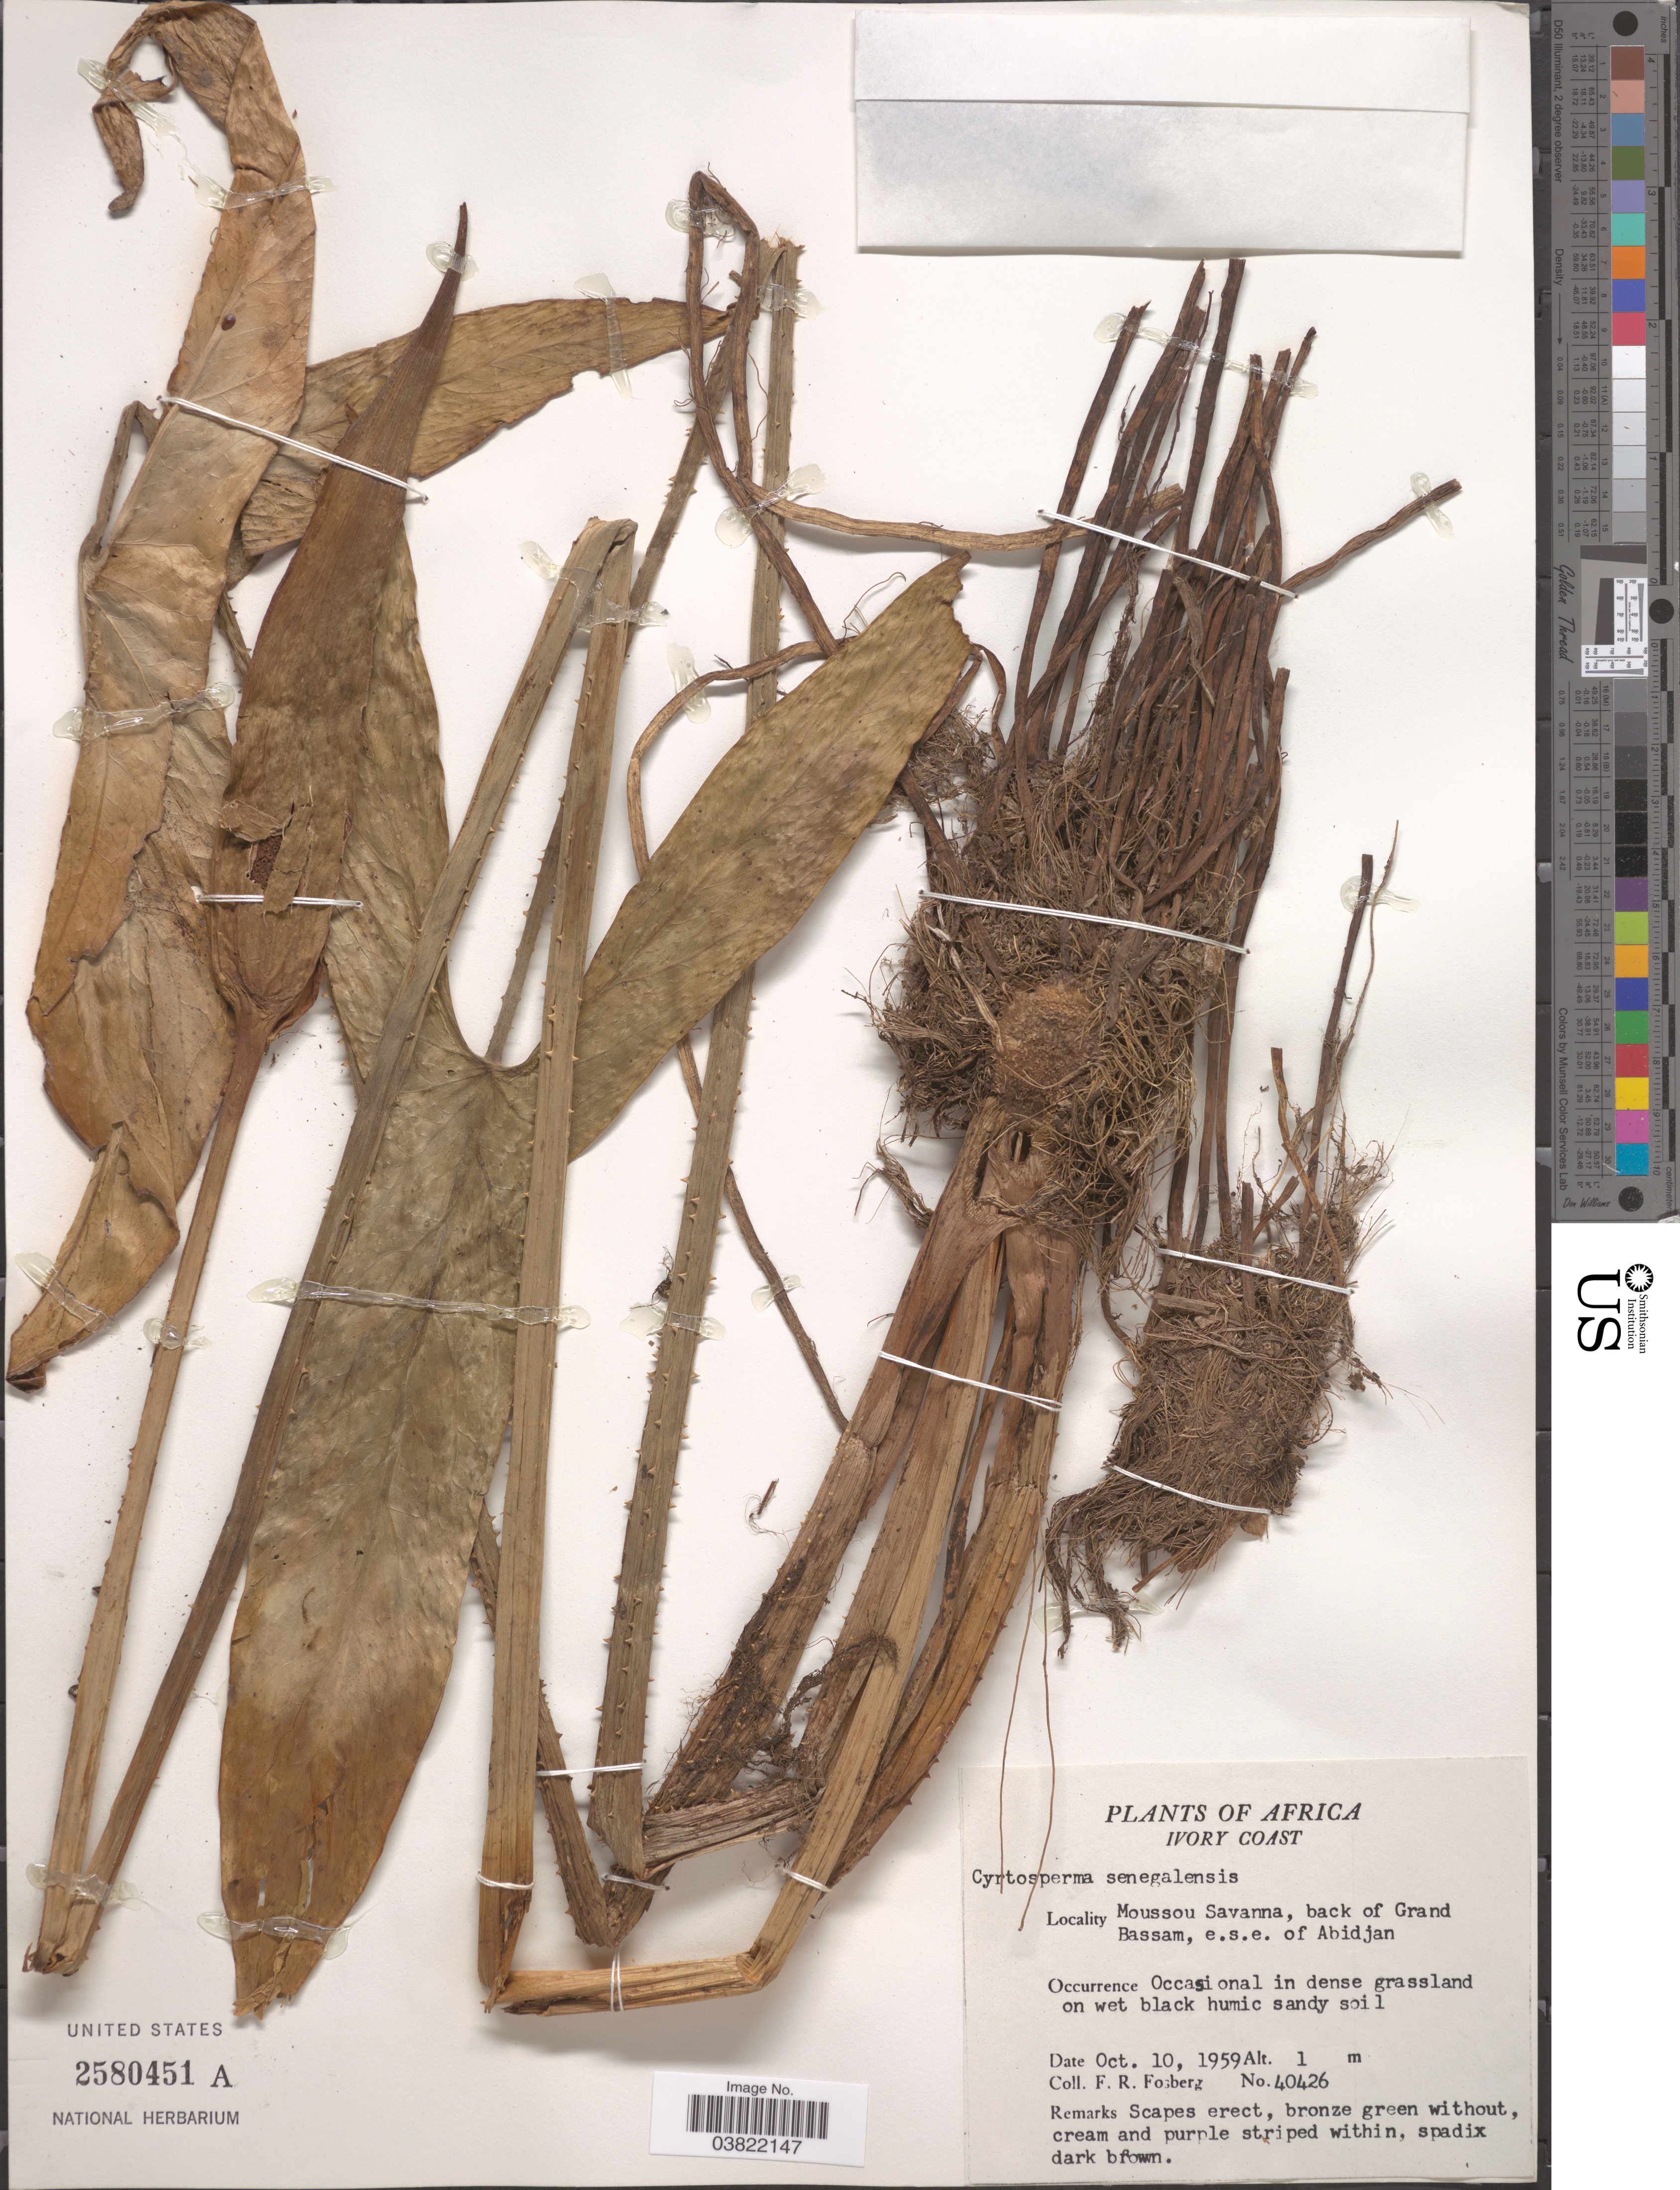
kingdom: Plantae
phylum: Tracheophyta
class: Liliopsida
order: Alismatales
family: Araceae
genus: Lasimorpha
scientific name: Lasimorpha senegalensis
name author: Schott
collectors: F. R. Fosberg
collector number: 40426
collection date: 1959-10-10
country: Ivory Coast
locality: Moussou Savanna, back of Grand Bassam, e.s.e. of Abidjan.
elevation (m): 1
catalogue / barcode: US 2580451A